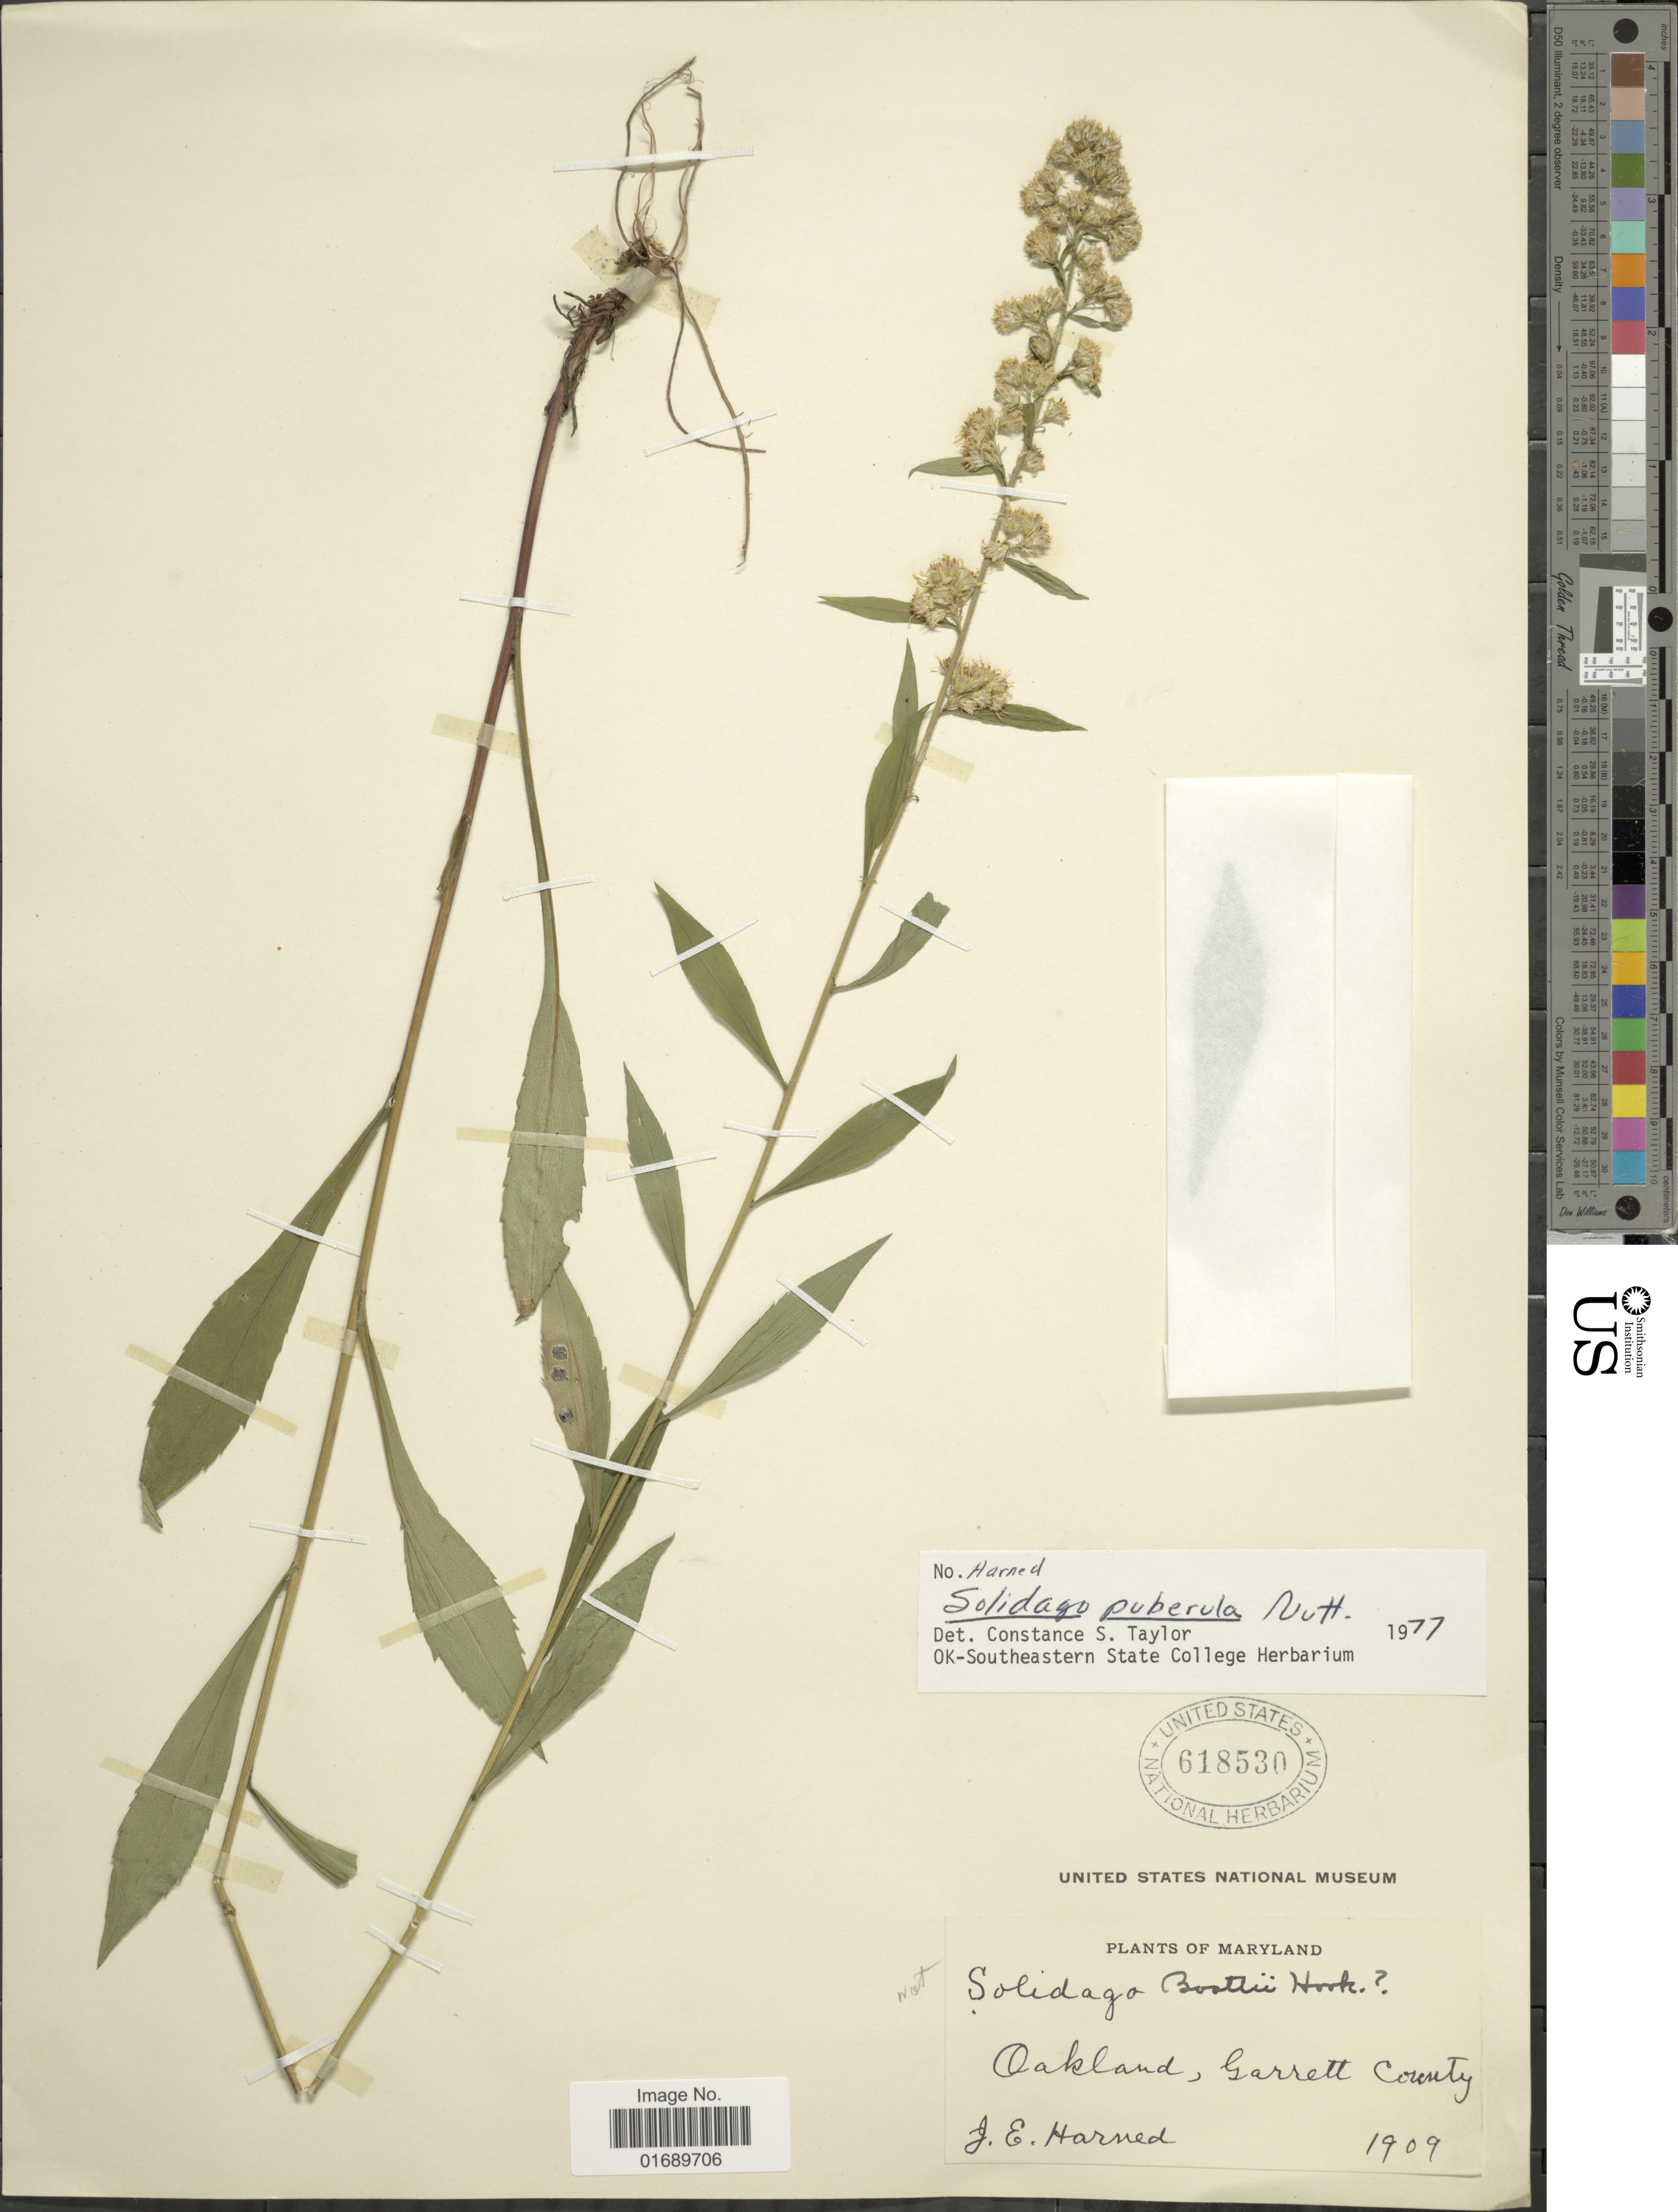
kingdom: Plantae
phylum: Tracheophyta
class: Magnoliopsida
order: Asterales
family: Asteraceae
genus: Solidago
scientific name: Solidago puberula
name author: Nutt.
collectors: J. Harned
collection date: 1909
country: United States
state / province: Maryland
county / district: Garrett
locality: Oakland, Garrett County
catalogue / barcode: US 618530